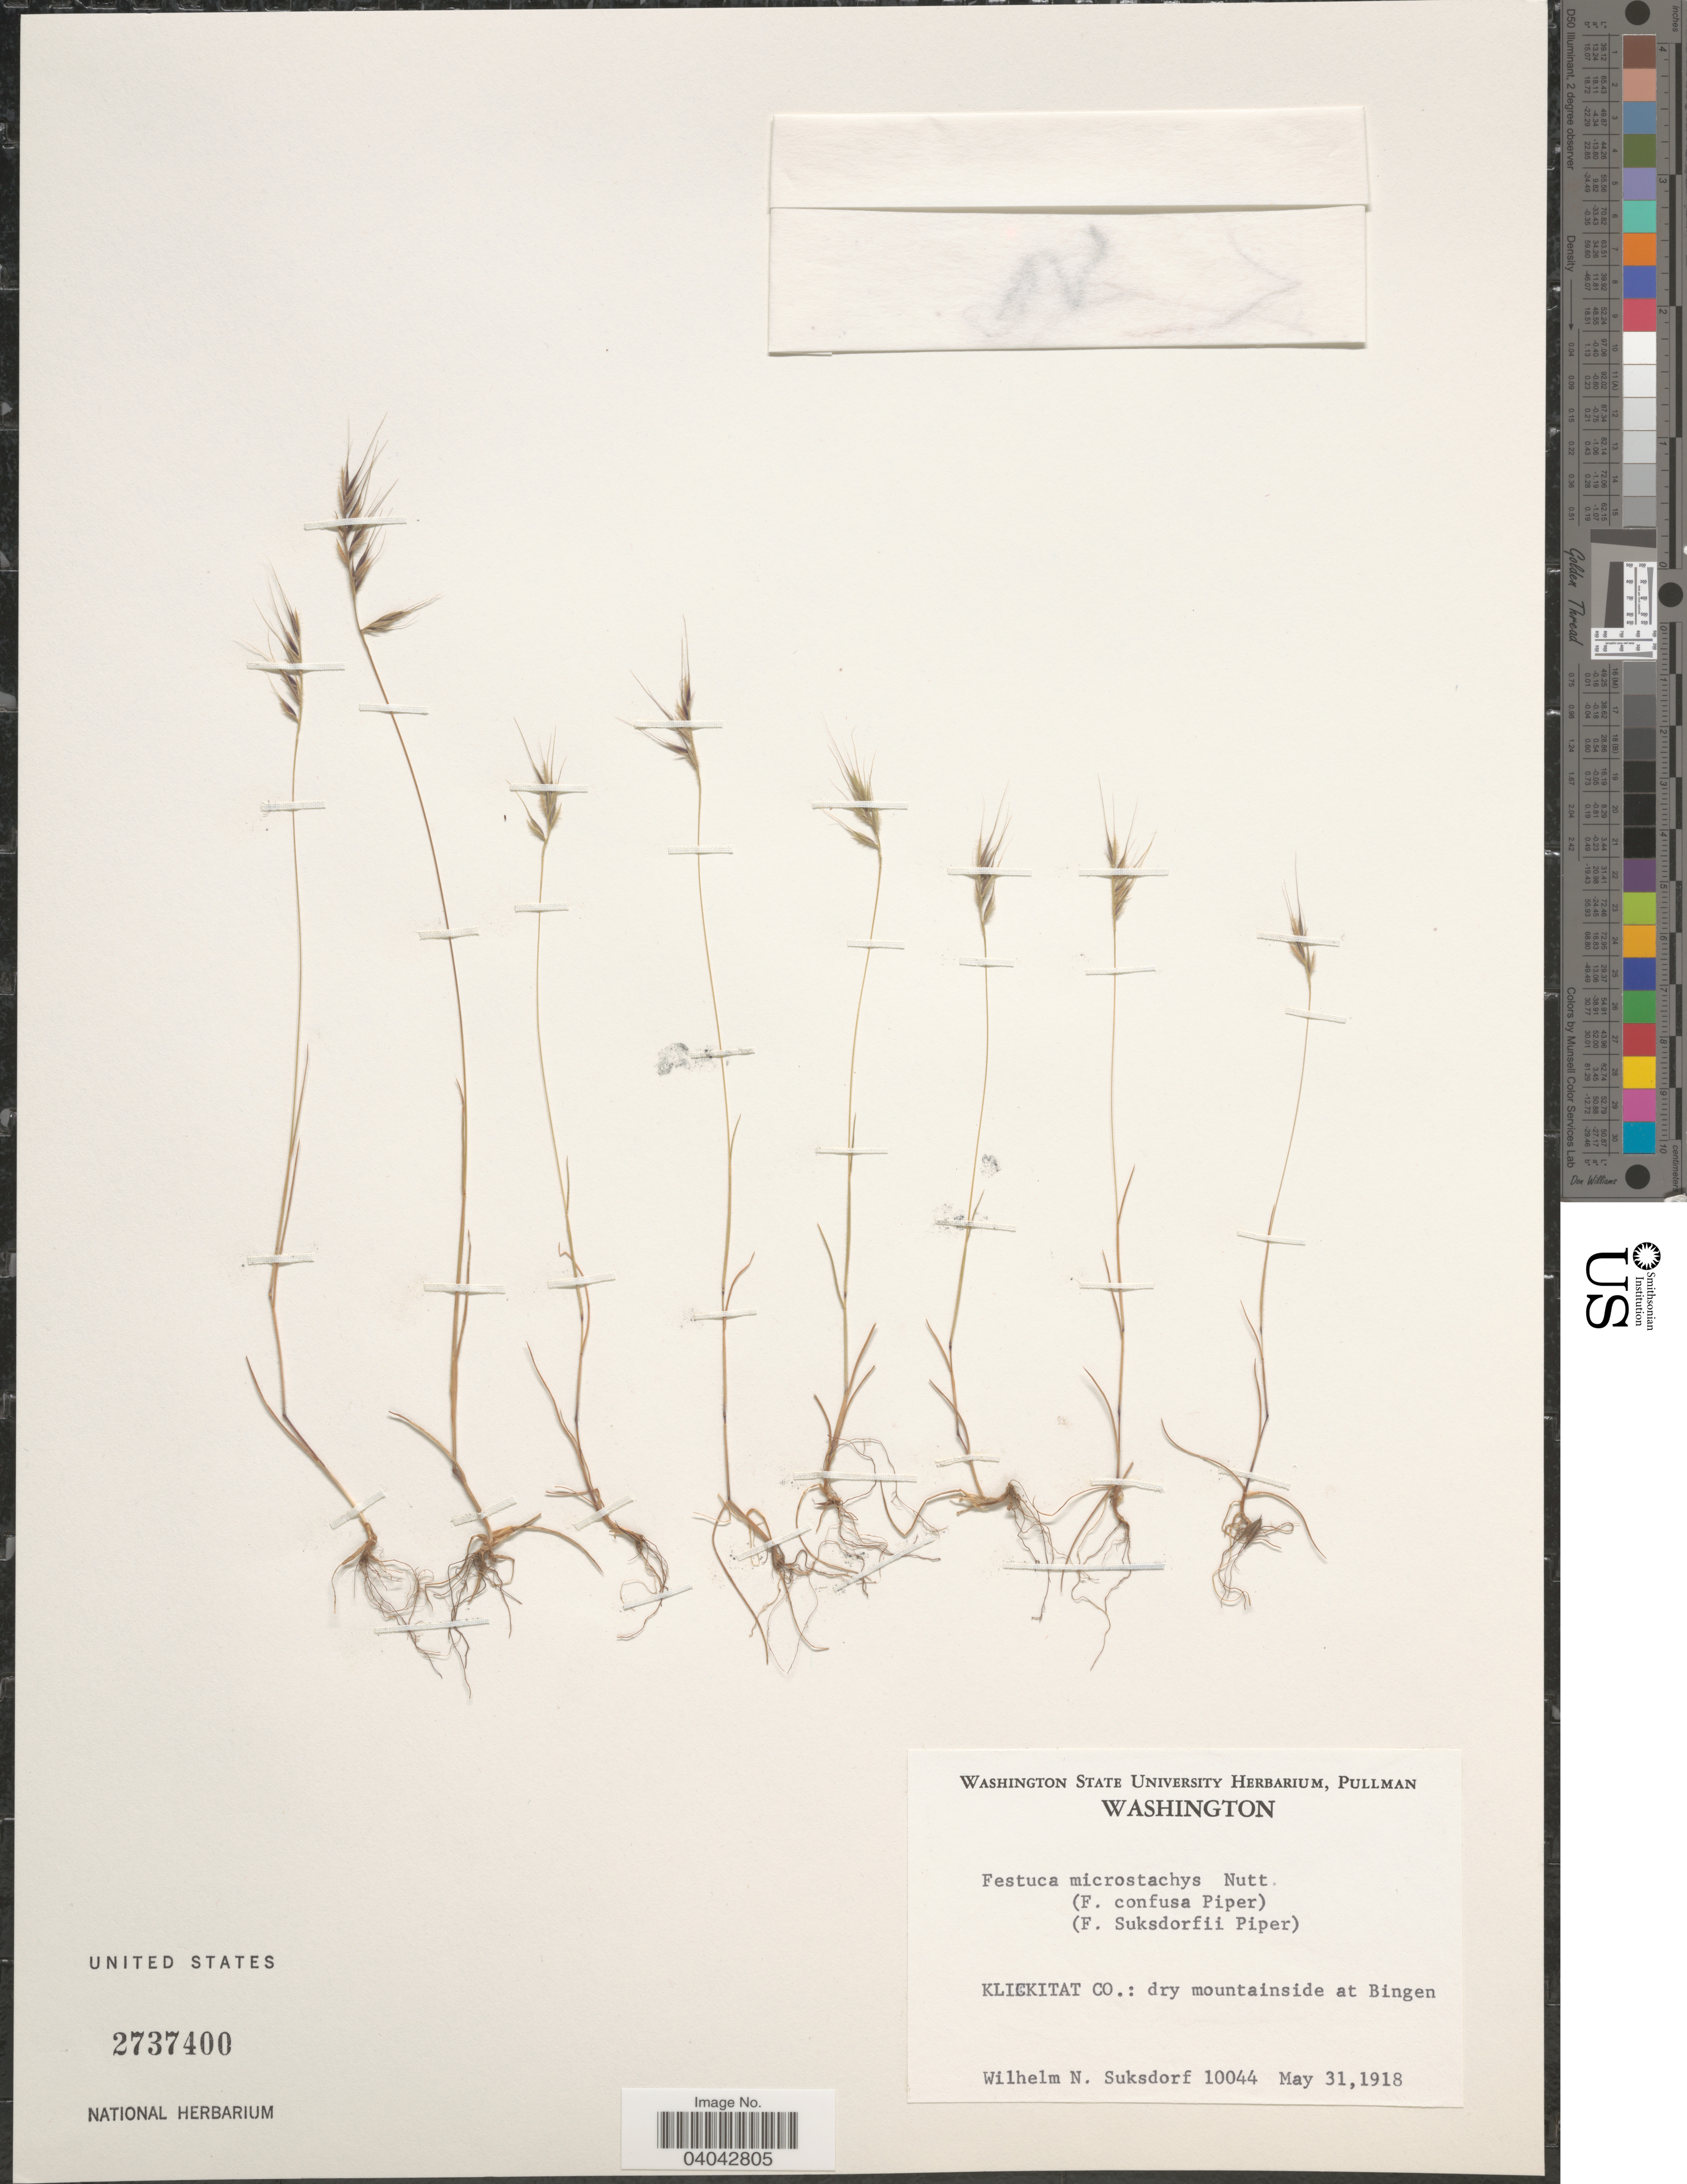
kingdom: Plantae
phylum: Tracheophyta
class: Liliopsida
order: Poales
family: Poaceae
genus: Festuca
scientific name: Festuca microstachys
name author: Nutt.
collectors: W. N. Suksdorf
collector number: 10044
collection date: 1918-05-31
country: United States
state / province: Washington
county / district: Klickitat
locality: Klickitat Co.: dry mountainside at Bingen.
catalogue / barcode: US 2737400